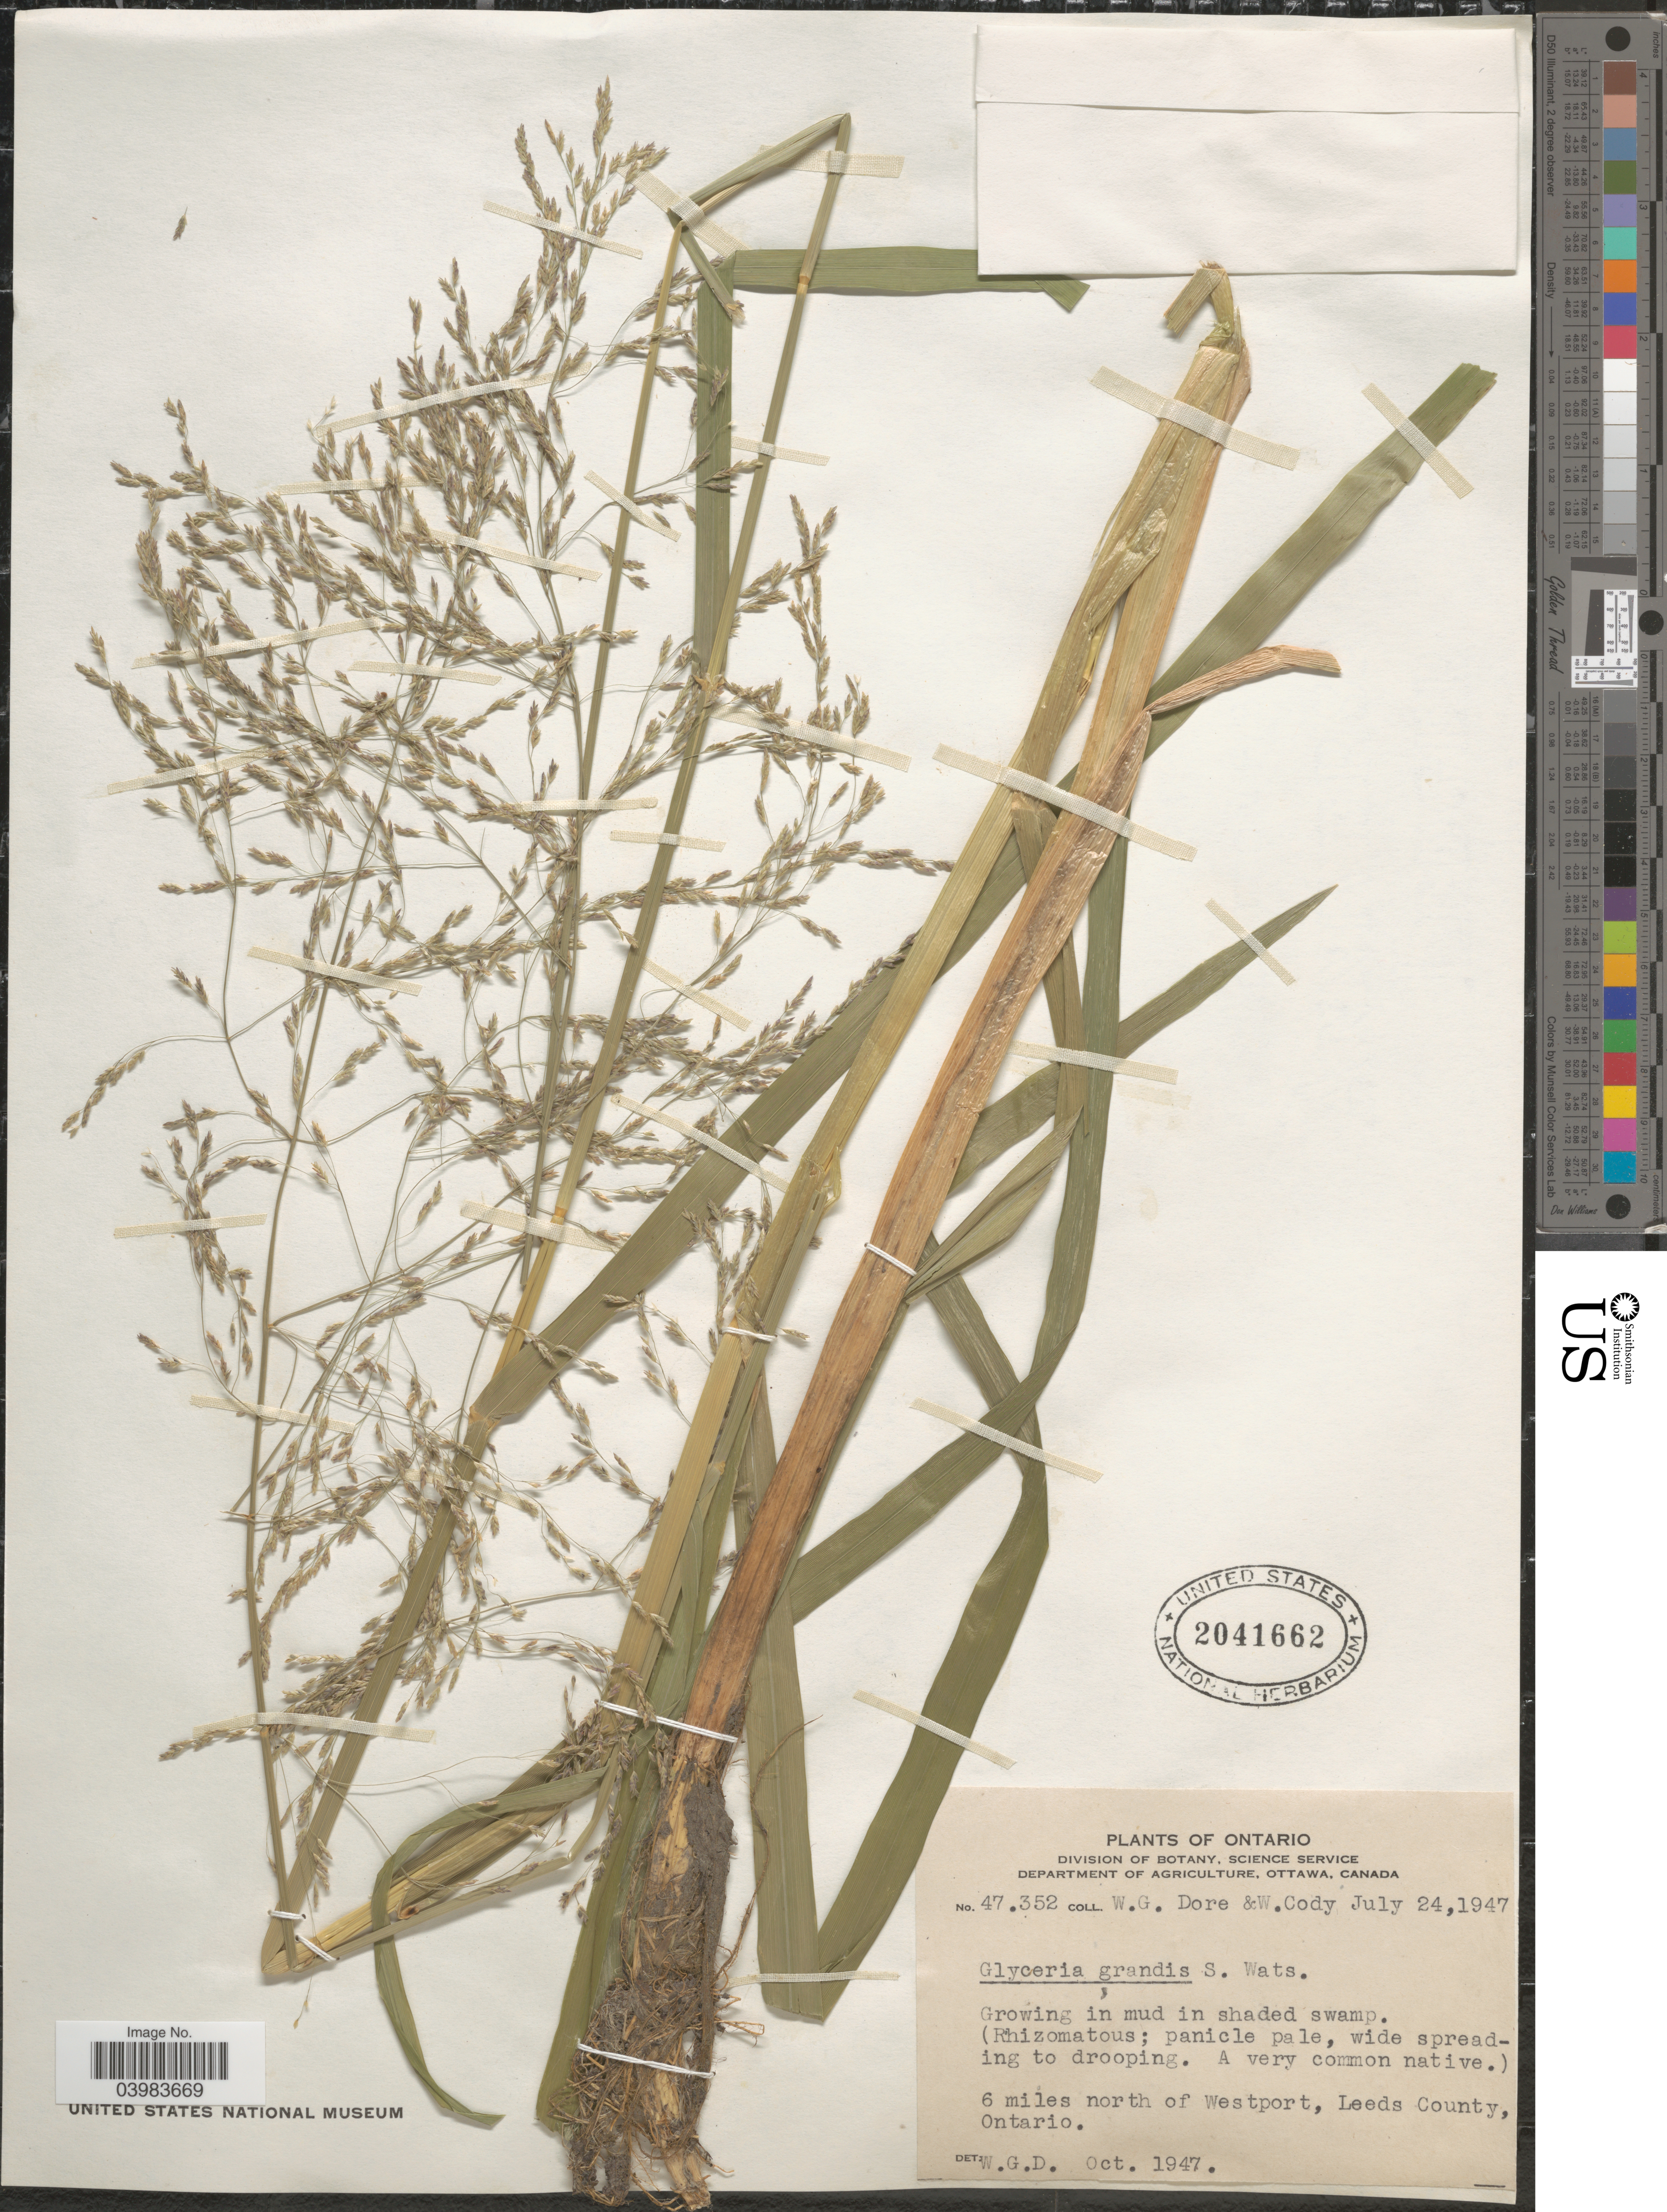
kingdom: Plantae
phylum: Tracheophyta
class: Liliopsida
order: Poales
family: Poaceae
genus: Glyceria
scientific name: Glyceria grandis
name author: S. Watson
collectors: W. Dore & W. Cody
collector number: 47352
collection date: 1947-07-24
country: Canada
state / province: Ontario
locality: In mud in shaded swamp. 6 miles north of Westport, Leeds County.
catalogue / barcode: US 2041662